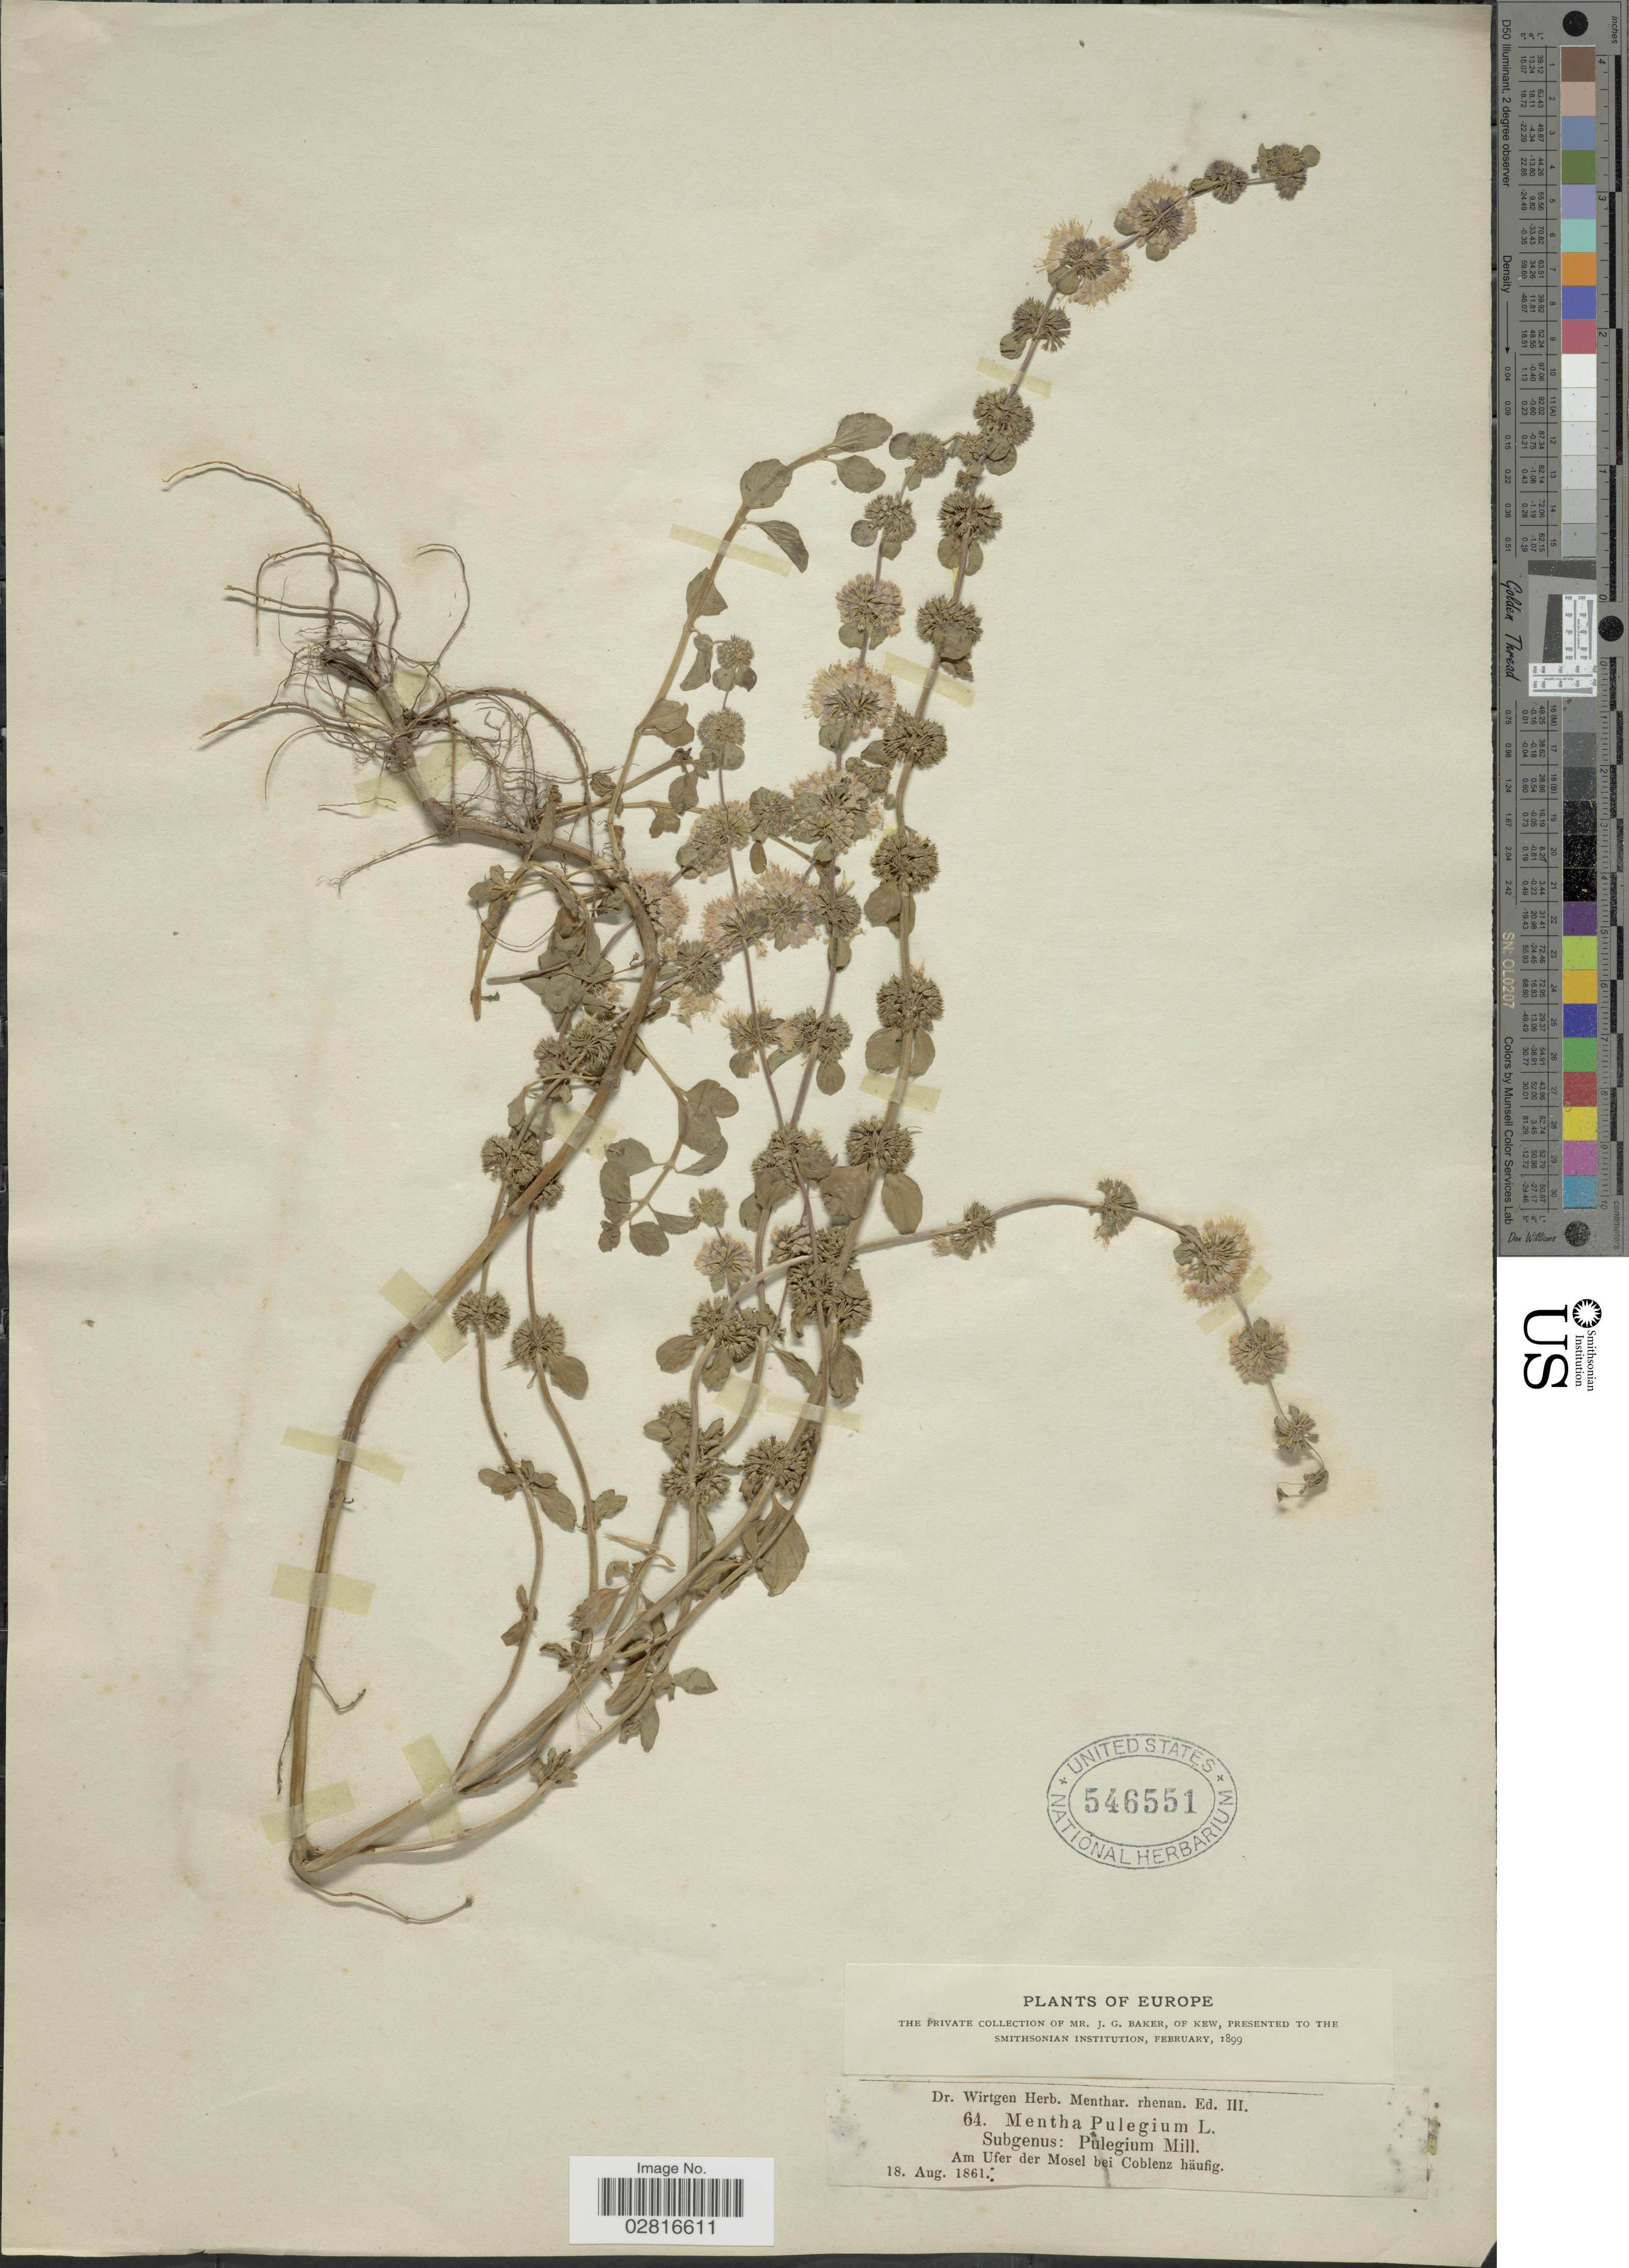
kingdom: Plantae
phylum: Tracheophyta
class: Magnoliopsida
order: Lamiales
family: Lamiaceae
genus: Mentha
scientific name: Mentha pulegium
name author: L.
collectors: J. G. Baker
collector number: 64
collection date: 1861-08-18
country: Germany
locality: Europe. Am Ufer der Mosel bei Coblenz häufig.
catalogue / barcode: US 546551